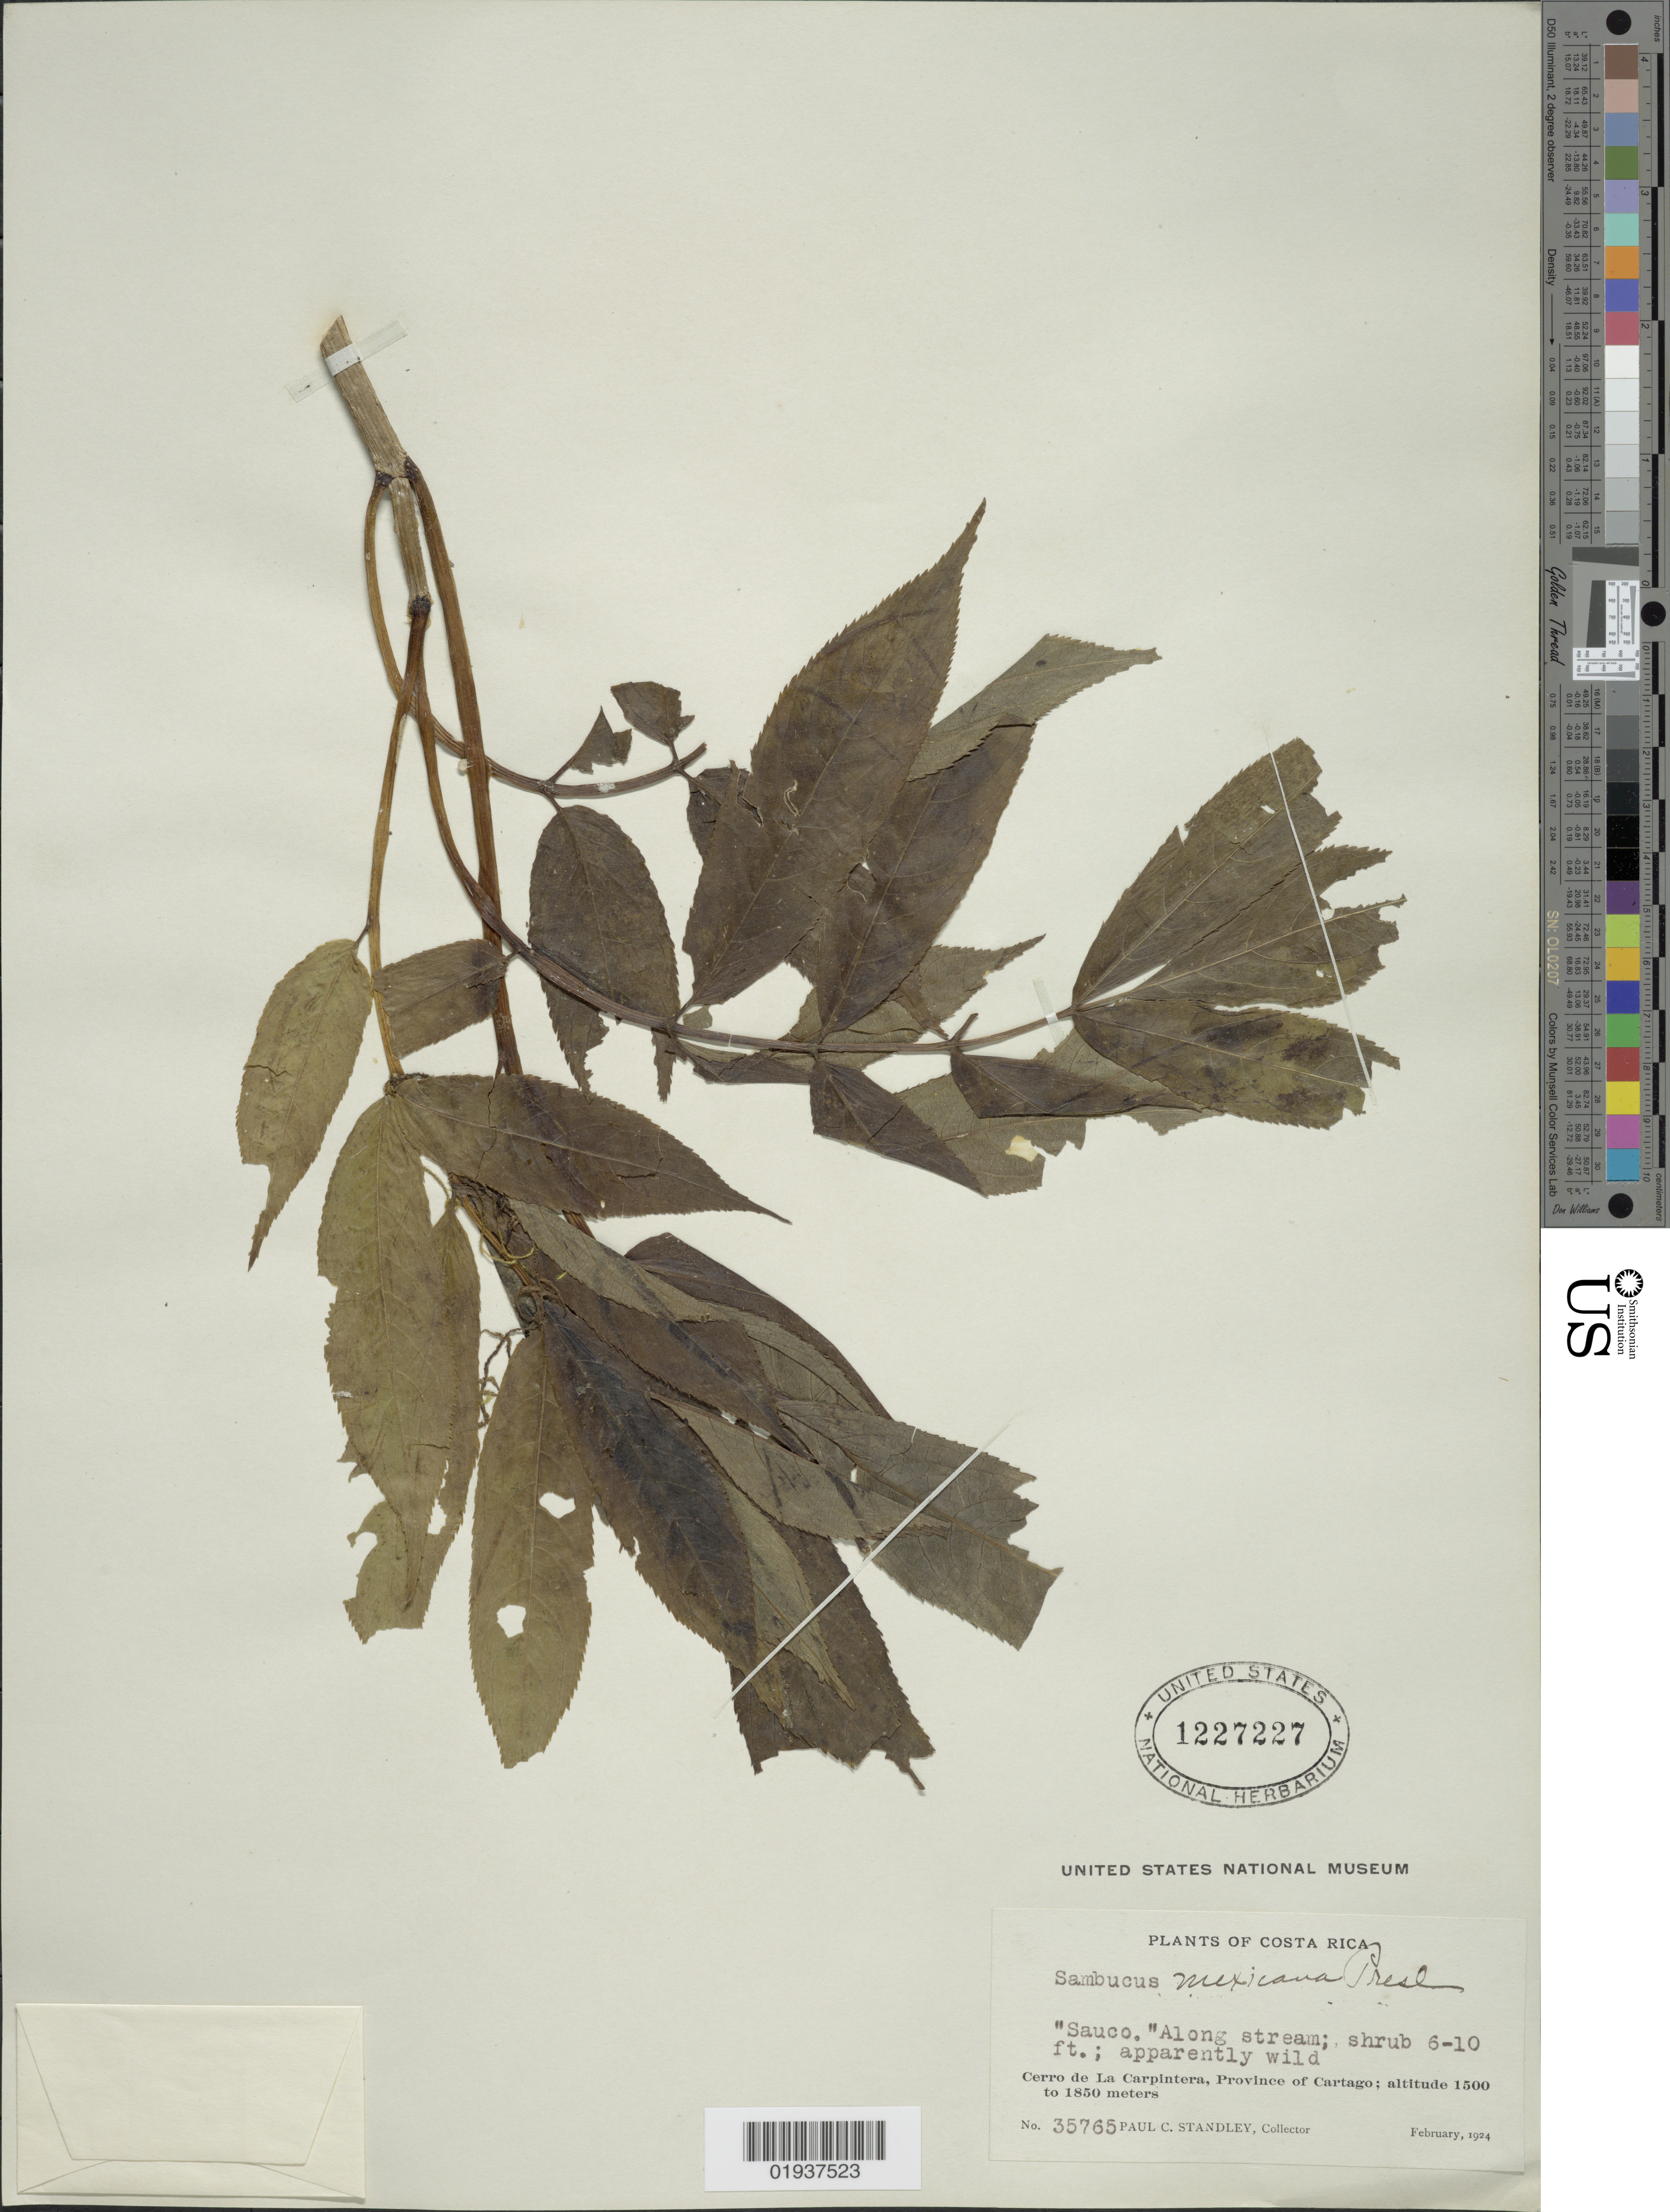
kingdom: Plantae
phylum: Tracheophyta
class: Magnoliopsida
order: Dipsacales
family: Viburnaceae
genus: Sambucus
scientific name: Sambucus mexicana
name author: C. Presl ex DC.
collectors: P. C. Standley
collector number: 35765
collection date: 1924-02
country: Costa Rica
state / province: Cartago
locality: Cerro de La Carpintera, Province of Cartago.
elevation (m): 1500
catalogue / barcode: US 1227227